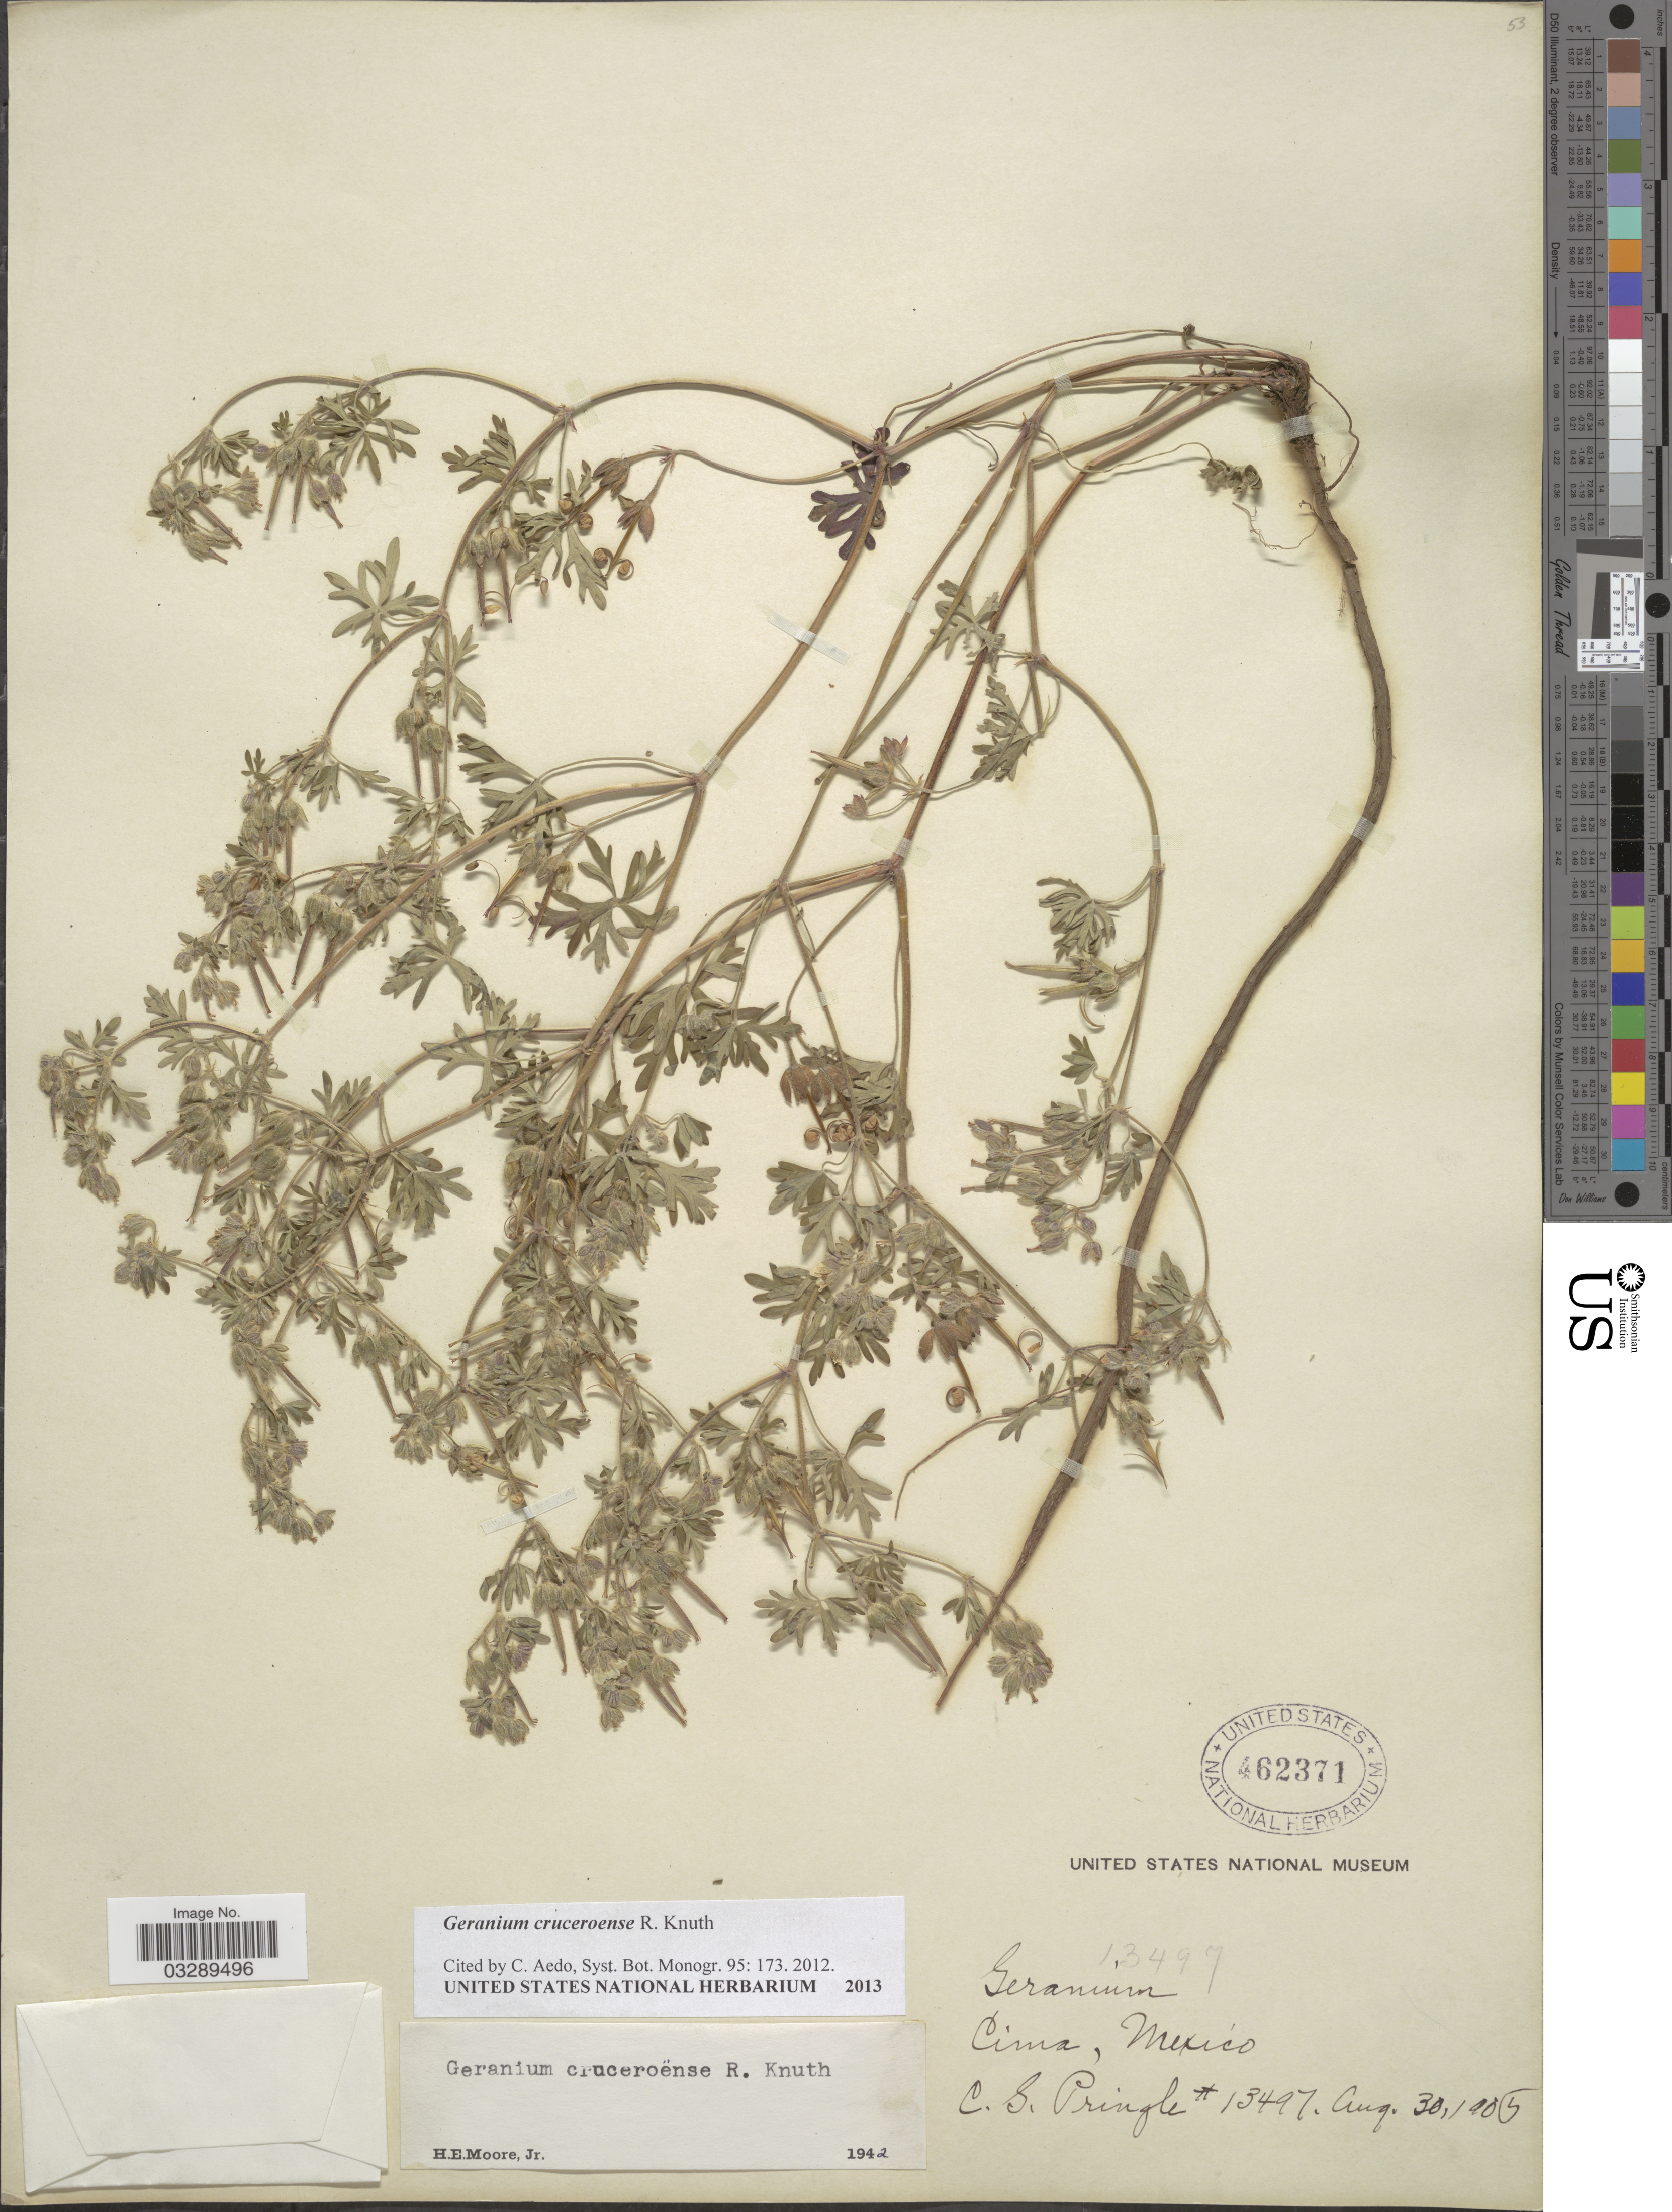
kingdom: Plantae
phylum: Tracheophyta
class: Magnoliopsida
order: Geraniales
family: Geraniaceae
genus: Geranium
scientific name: Geranium cruceroense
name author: R. Knuth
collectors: C. G. Pringle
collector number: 13497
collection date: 1905-08-30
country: Mexico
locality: Cima.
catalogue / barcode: US 462371